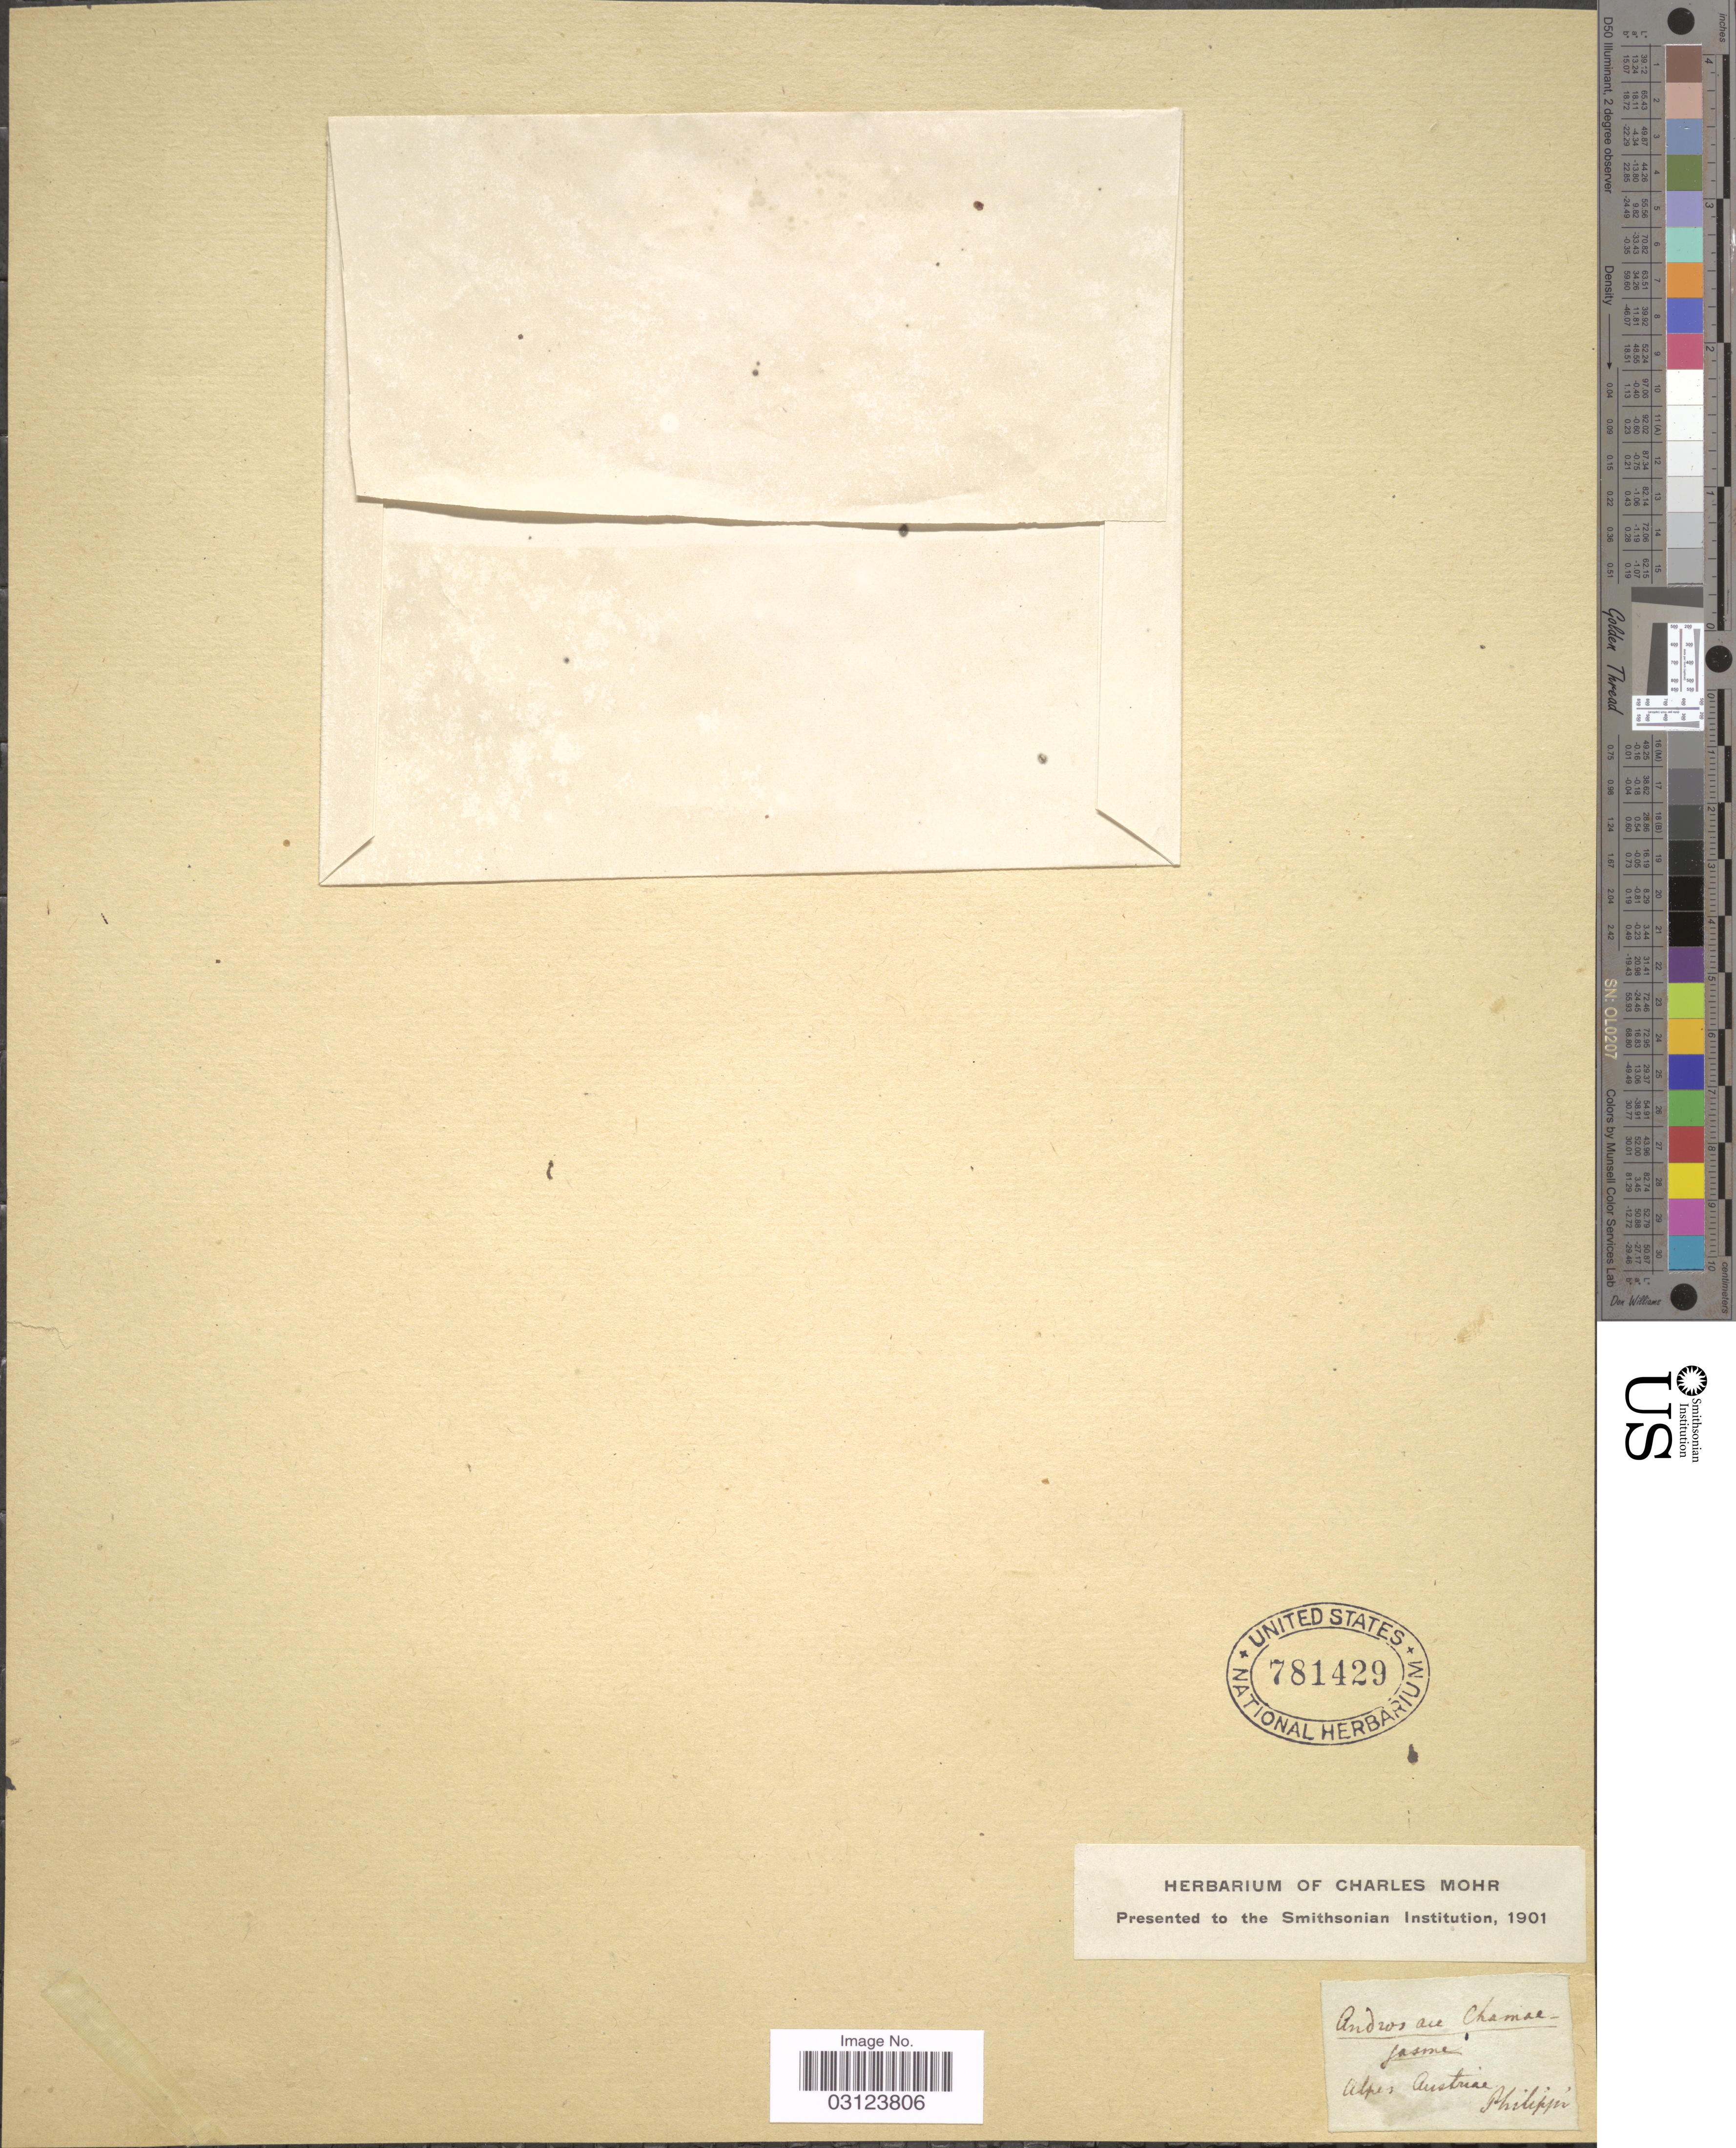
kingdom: Plantae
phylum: Tracheophyta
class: Magnoliopsida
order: Ericales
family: Primulaceae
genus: Androsace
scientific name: Androsace chamaejasme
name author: Wulfen ex Host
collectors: -. Philippi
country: Austria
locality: Alpes Austriae.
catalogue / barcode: US 781429